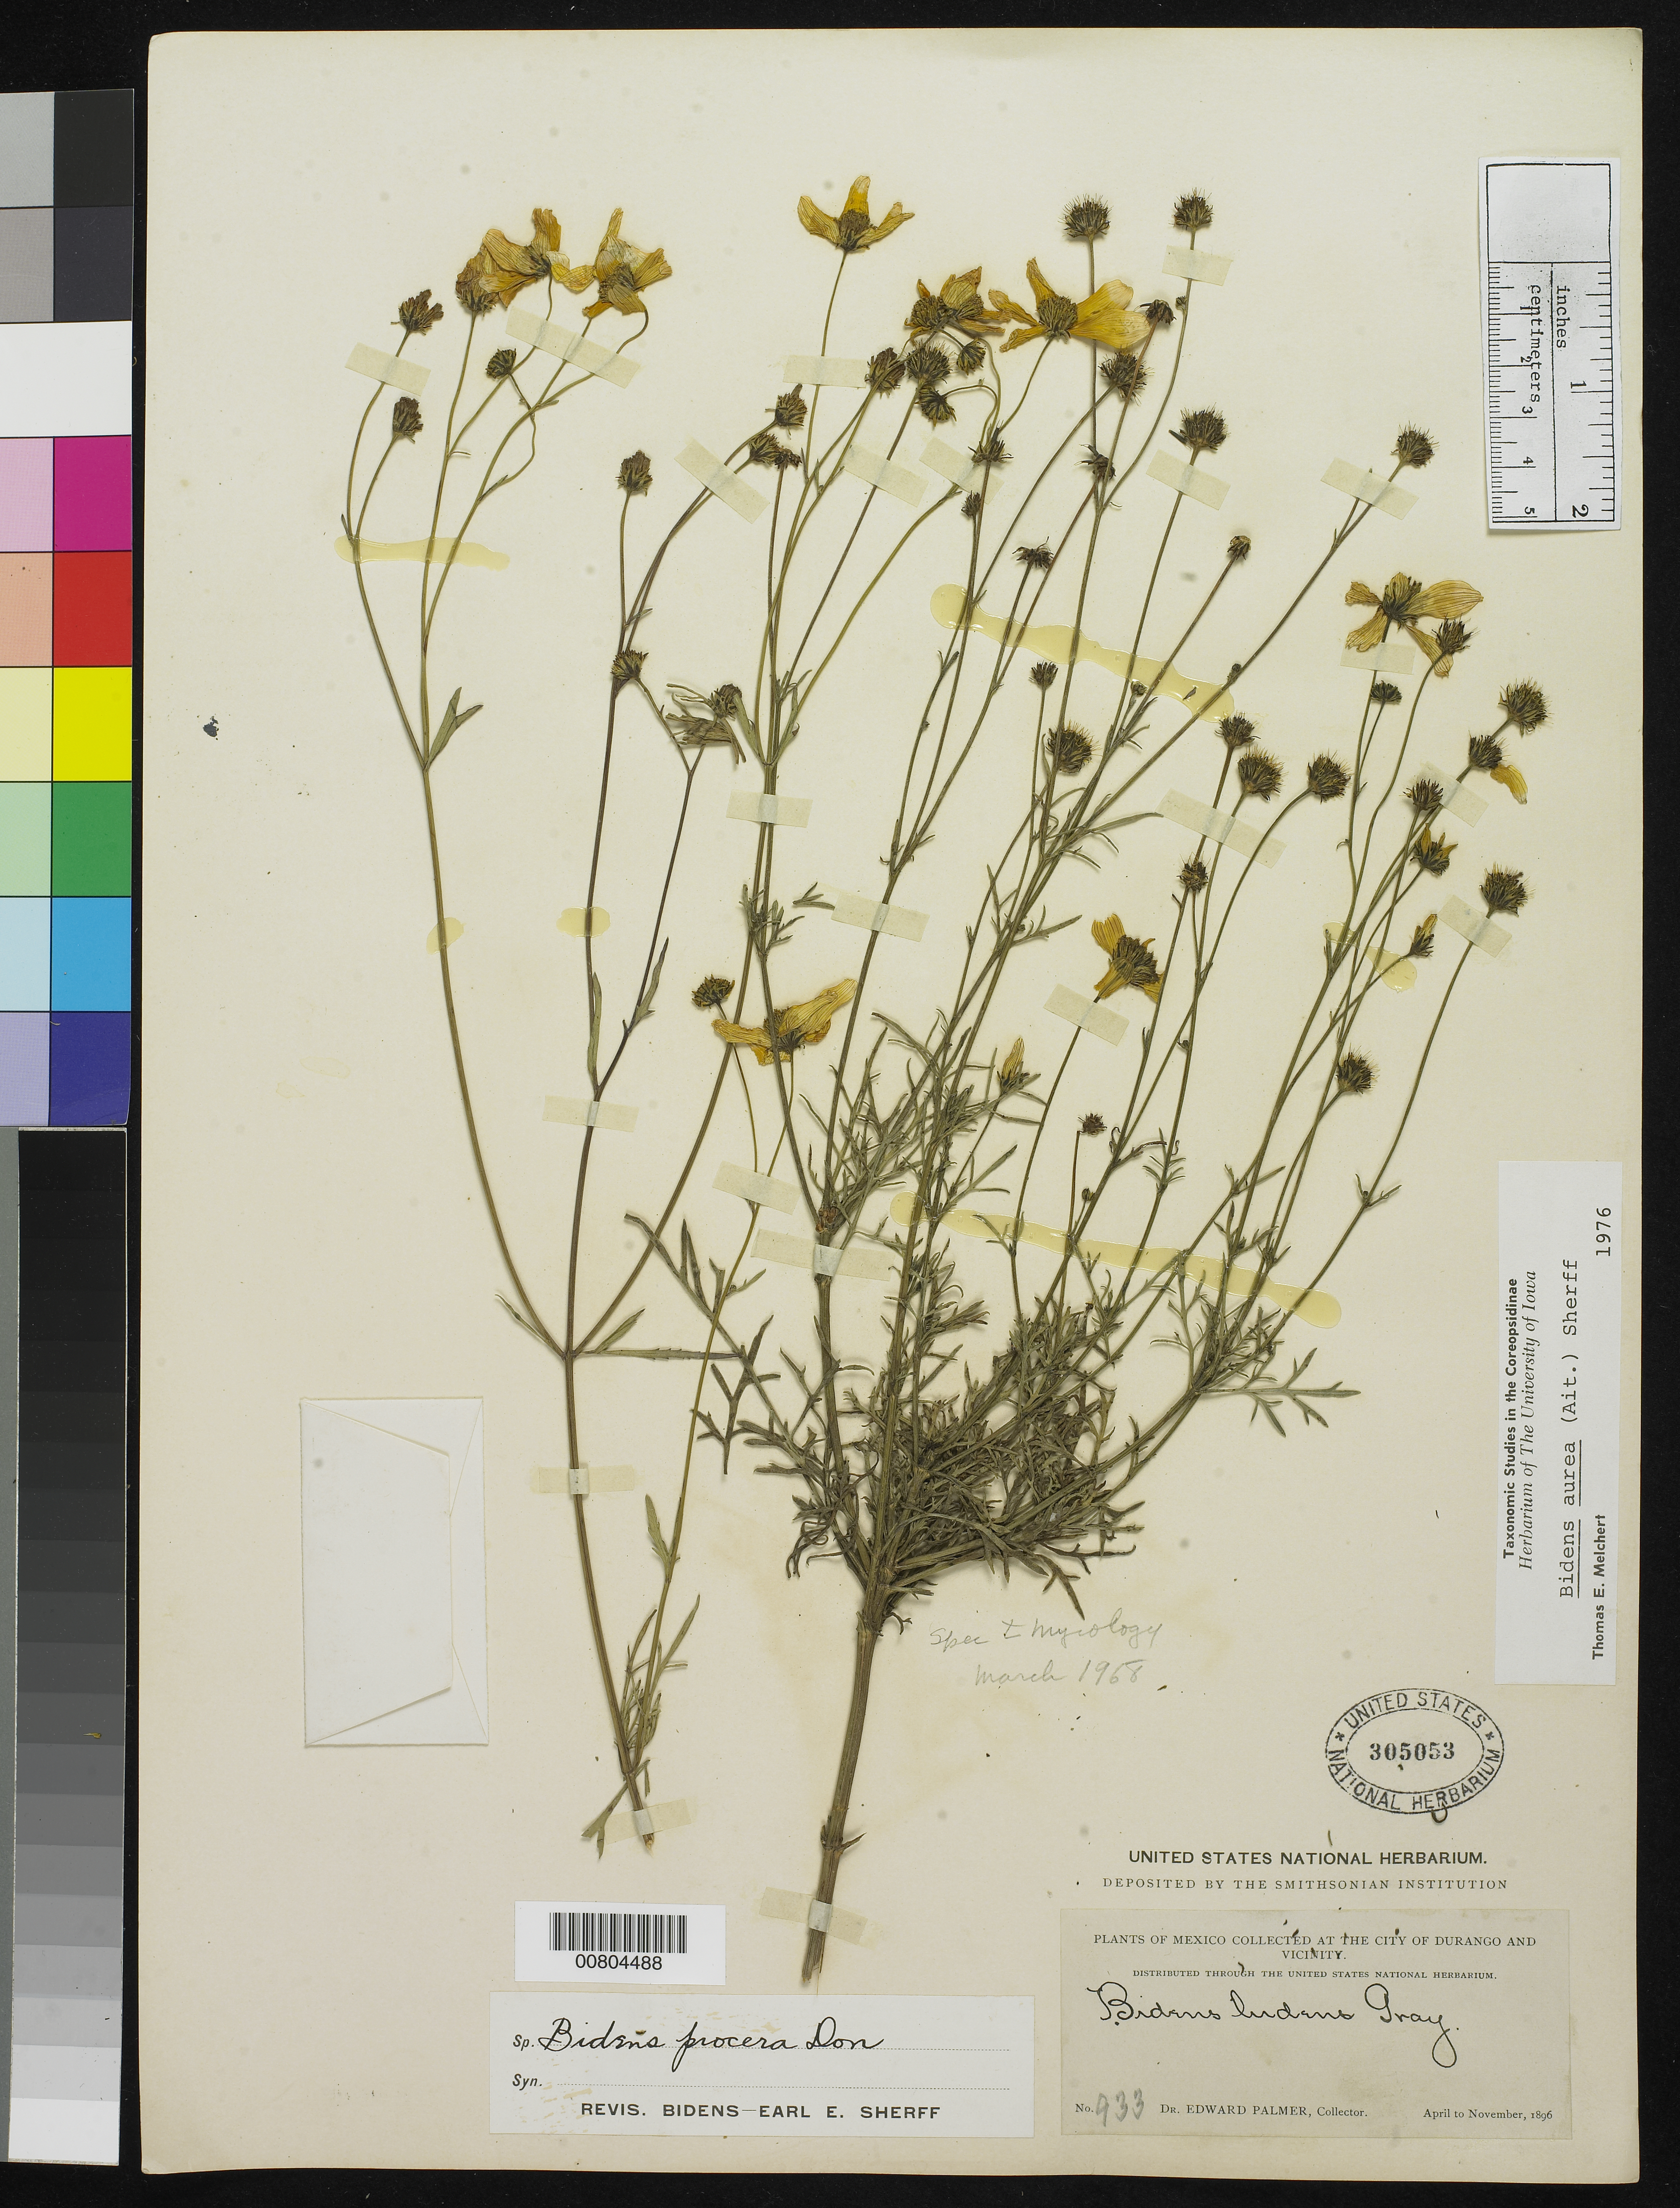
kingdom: Plantae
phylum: Tracheophyta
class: Magnoliopsida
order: Asterales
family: Asteraceae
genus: Bidens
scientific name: Bidens aurea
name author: (Aiton) Sherff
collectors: E. Palmer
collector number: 933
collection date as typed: Apr 1896 to -- Nov 1896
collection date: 1896-04/1896-11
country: Mexico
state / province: Durango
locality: City of Durango and vicinity.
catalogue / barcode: US 305053